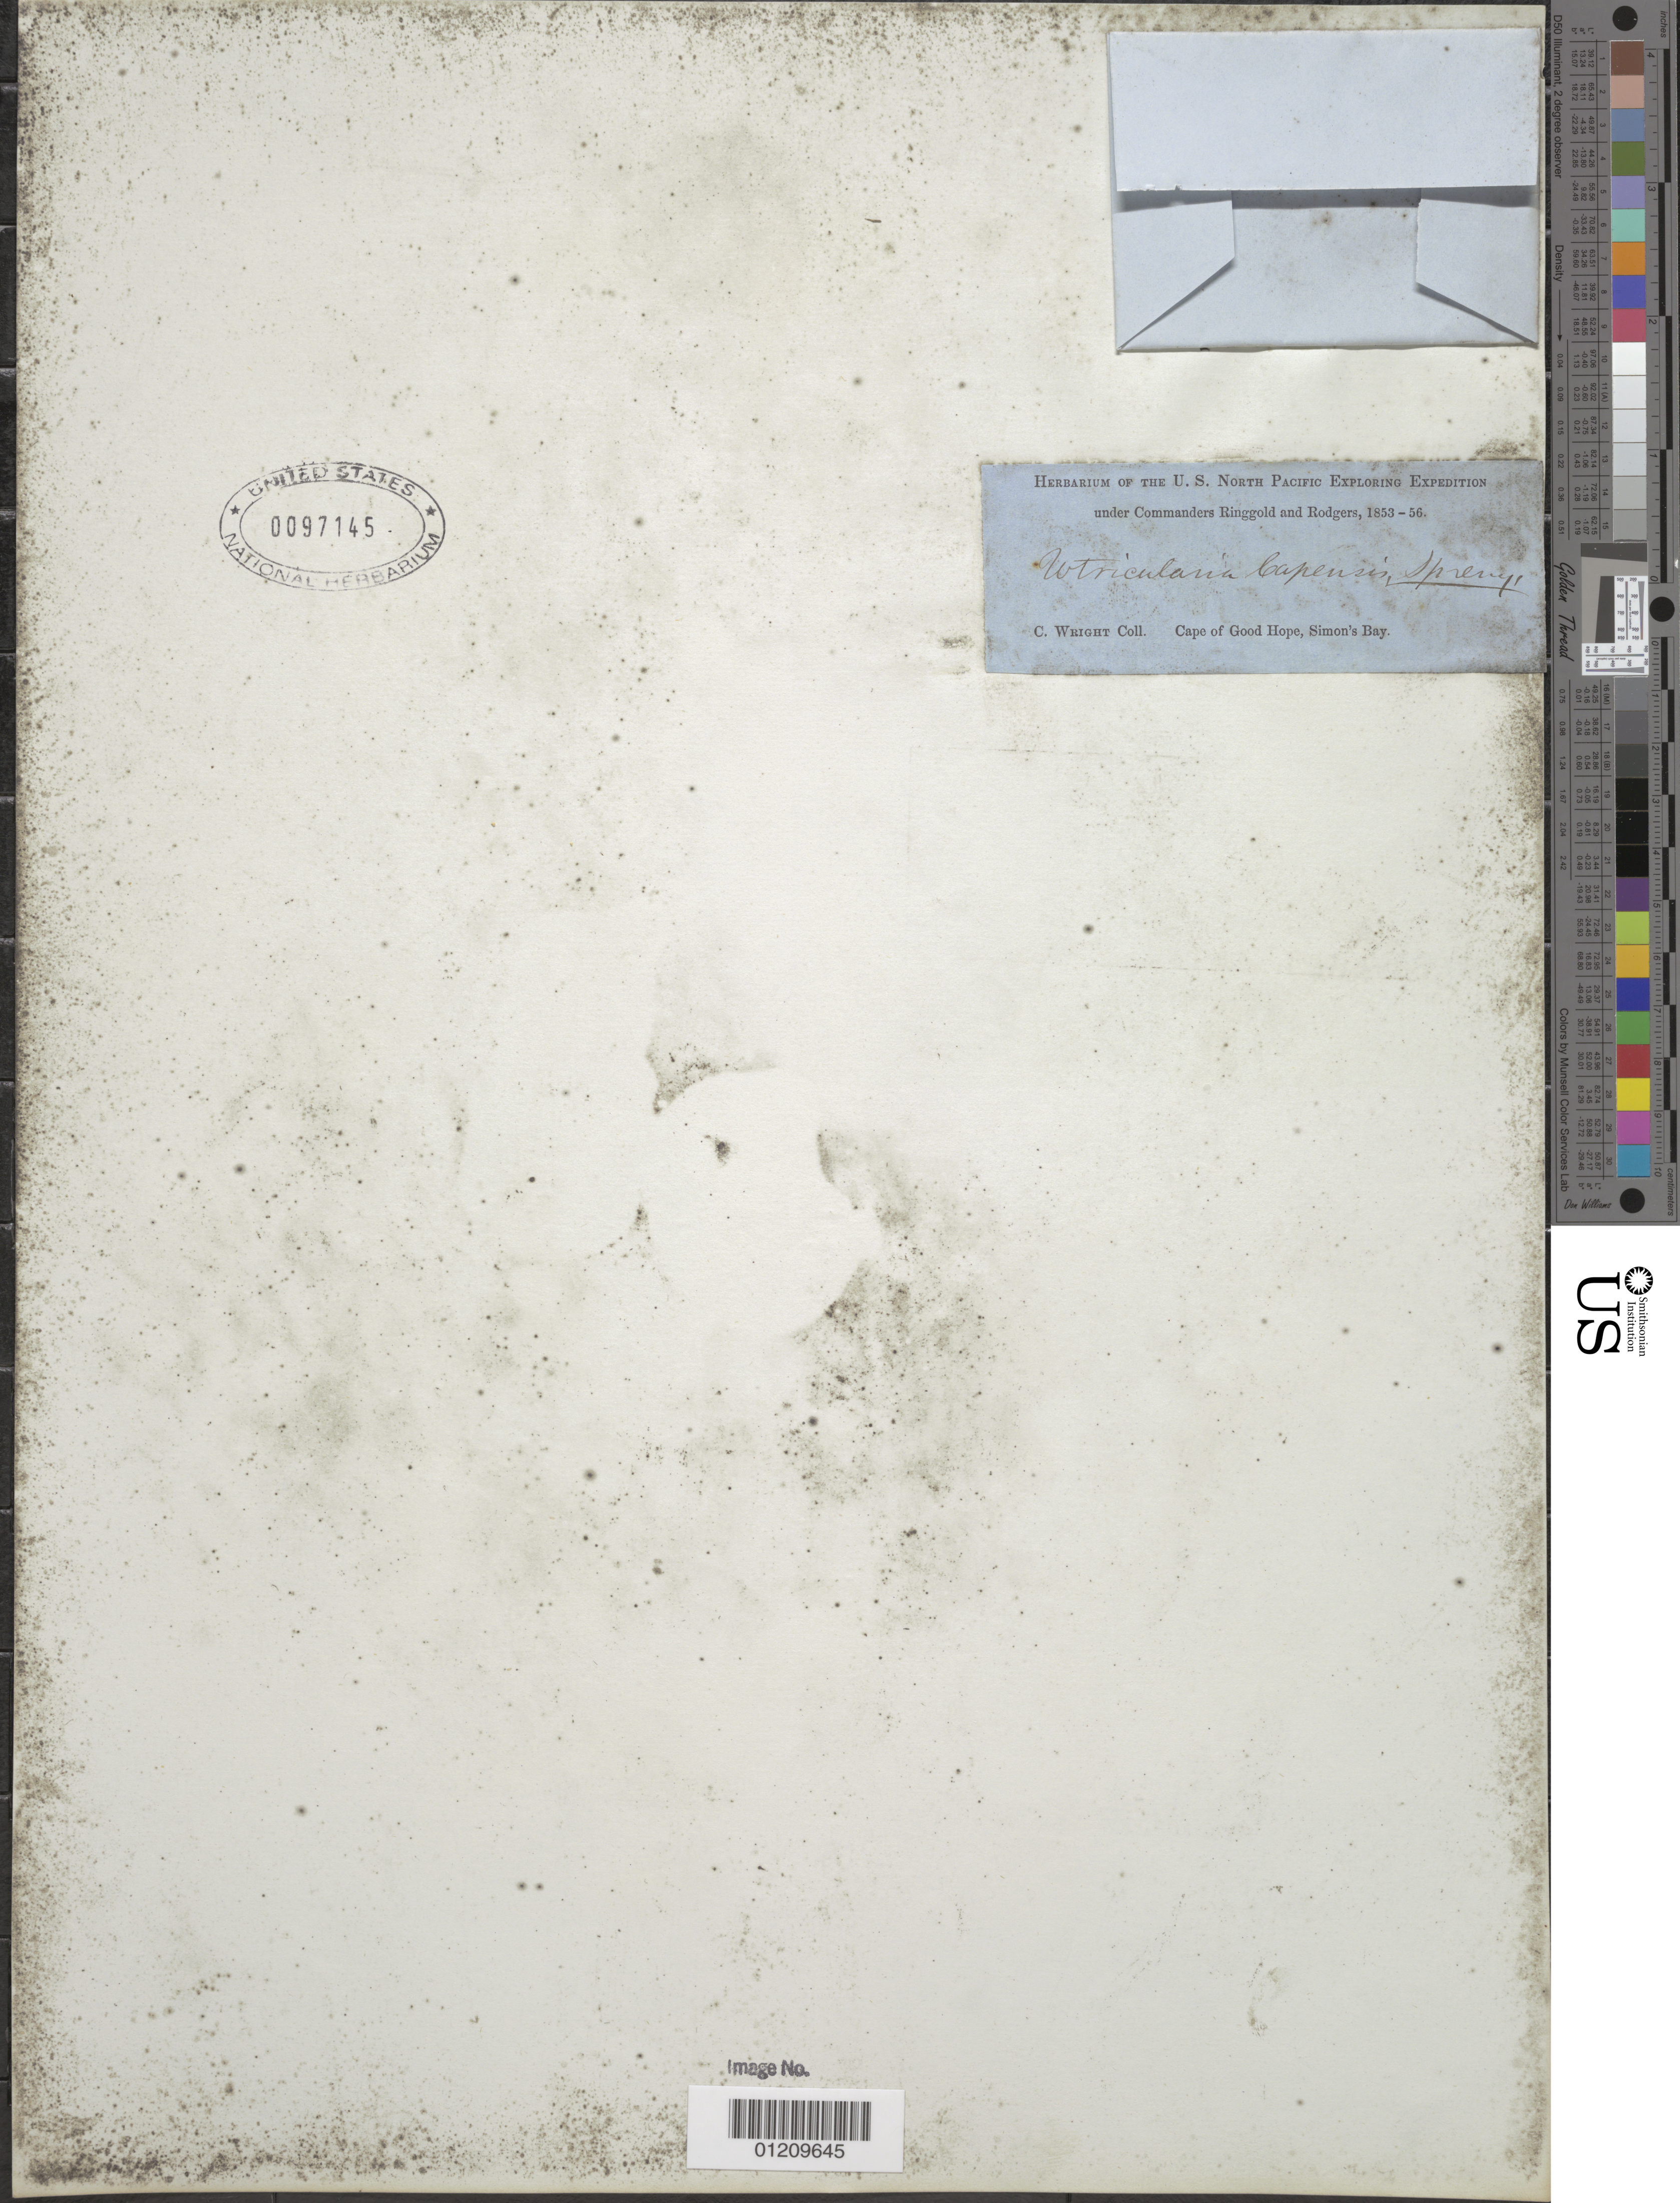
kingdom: Plantae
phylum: Tracheophyta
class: Magnoliopsida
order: Lamiales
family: Lentibulariaceae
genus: Utricularia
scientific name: Utricularia capensis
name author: Spreng.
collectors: C. Wright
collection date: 1853/1856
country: South Africa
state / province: Western Cape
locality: Cape of Good Hope, Simon's Bay.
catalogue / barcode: US 97145